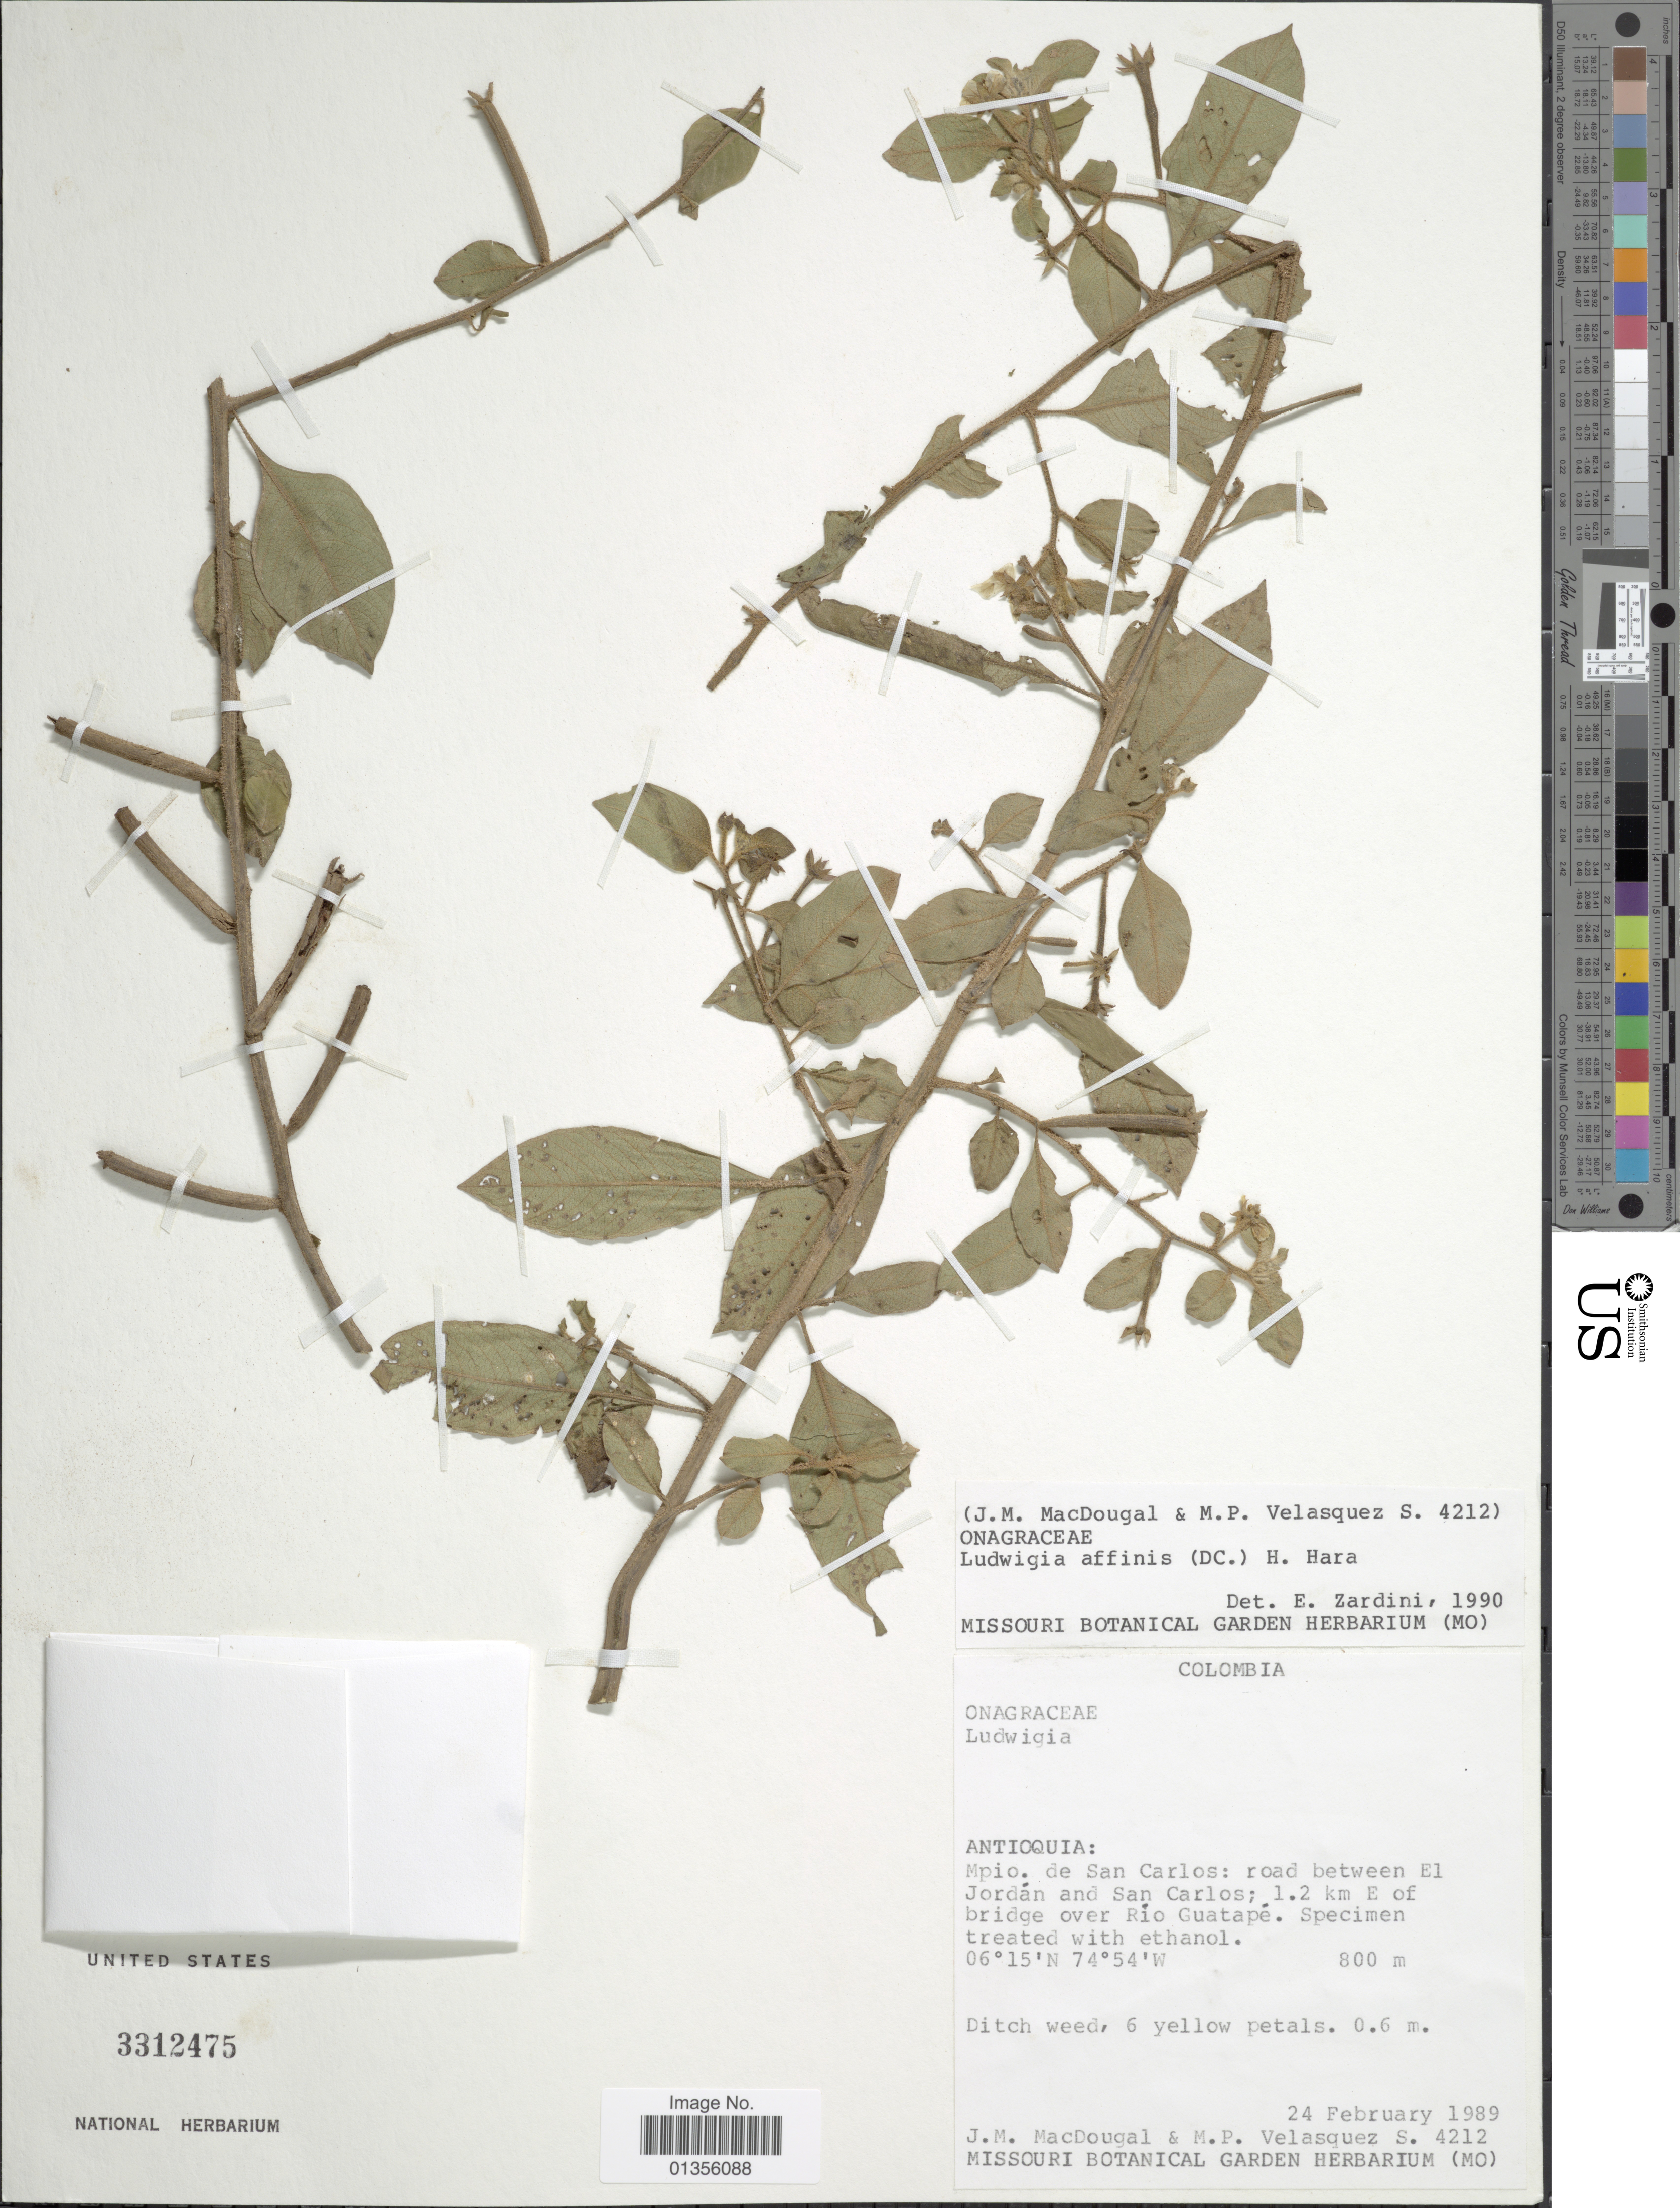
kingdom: Plantae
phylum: Tracheophyta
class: Magnoliopsida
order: Myrtales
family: Onagraceae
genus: Ludwigia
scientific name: Ludwigia affinis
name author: (DC.) H. Hara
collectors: J. M. MacDougal & M. P. Velásquez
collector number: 4212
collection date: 1989-02-24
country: Colombia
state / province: Antioquia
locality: Mpio. de San Carlos: road between El Jordán and San Carlos; 1.2 km E of bridge over Río Guatapé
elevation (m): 800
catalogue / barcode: US 3312475